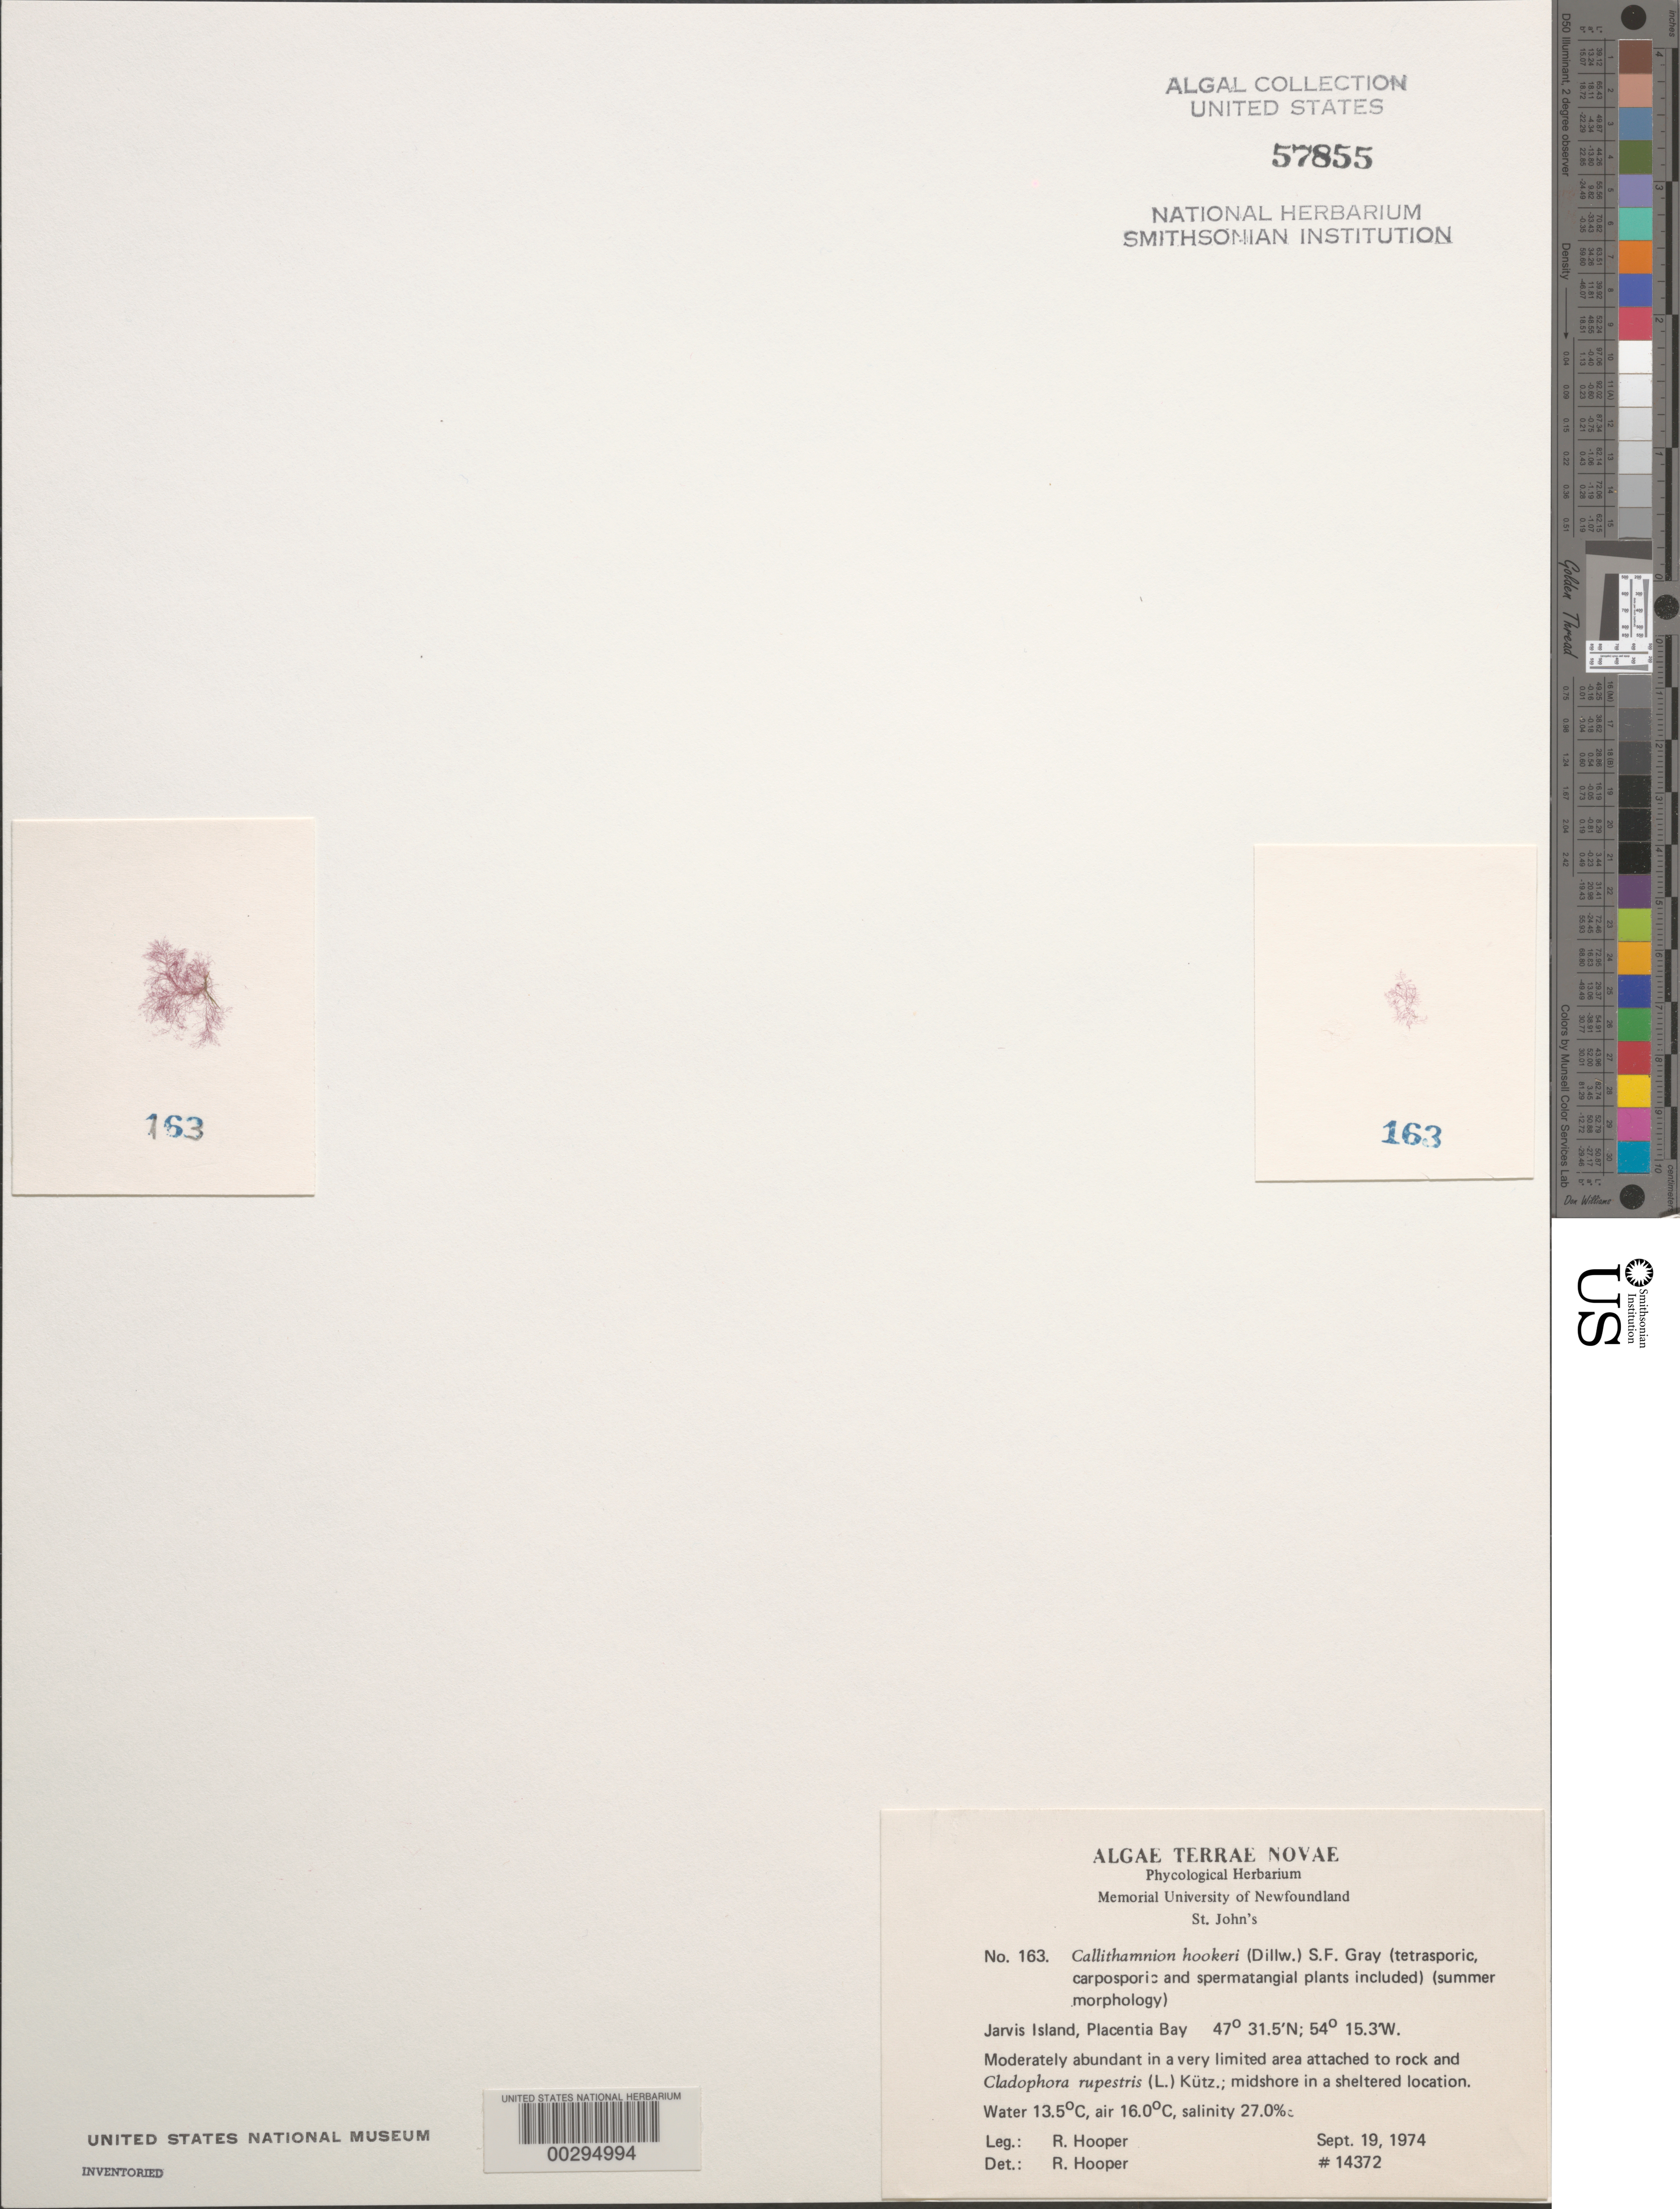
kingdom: Plantae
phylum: Rhodophyta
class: Florideophyceae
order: Ceramiales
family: Callithamniaceae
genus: Gaillona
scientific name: Gaillona hookeri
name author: (Dillwyn) A. Athanasiadis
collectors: R. G. Hooper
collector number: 14372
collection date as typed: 19 Sep 1974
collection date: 1974-09-19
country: Canada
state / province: Newfoundland and Labrador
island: Jarvis Island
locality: Placentia Bay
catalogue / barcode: US 57855